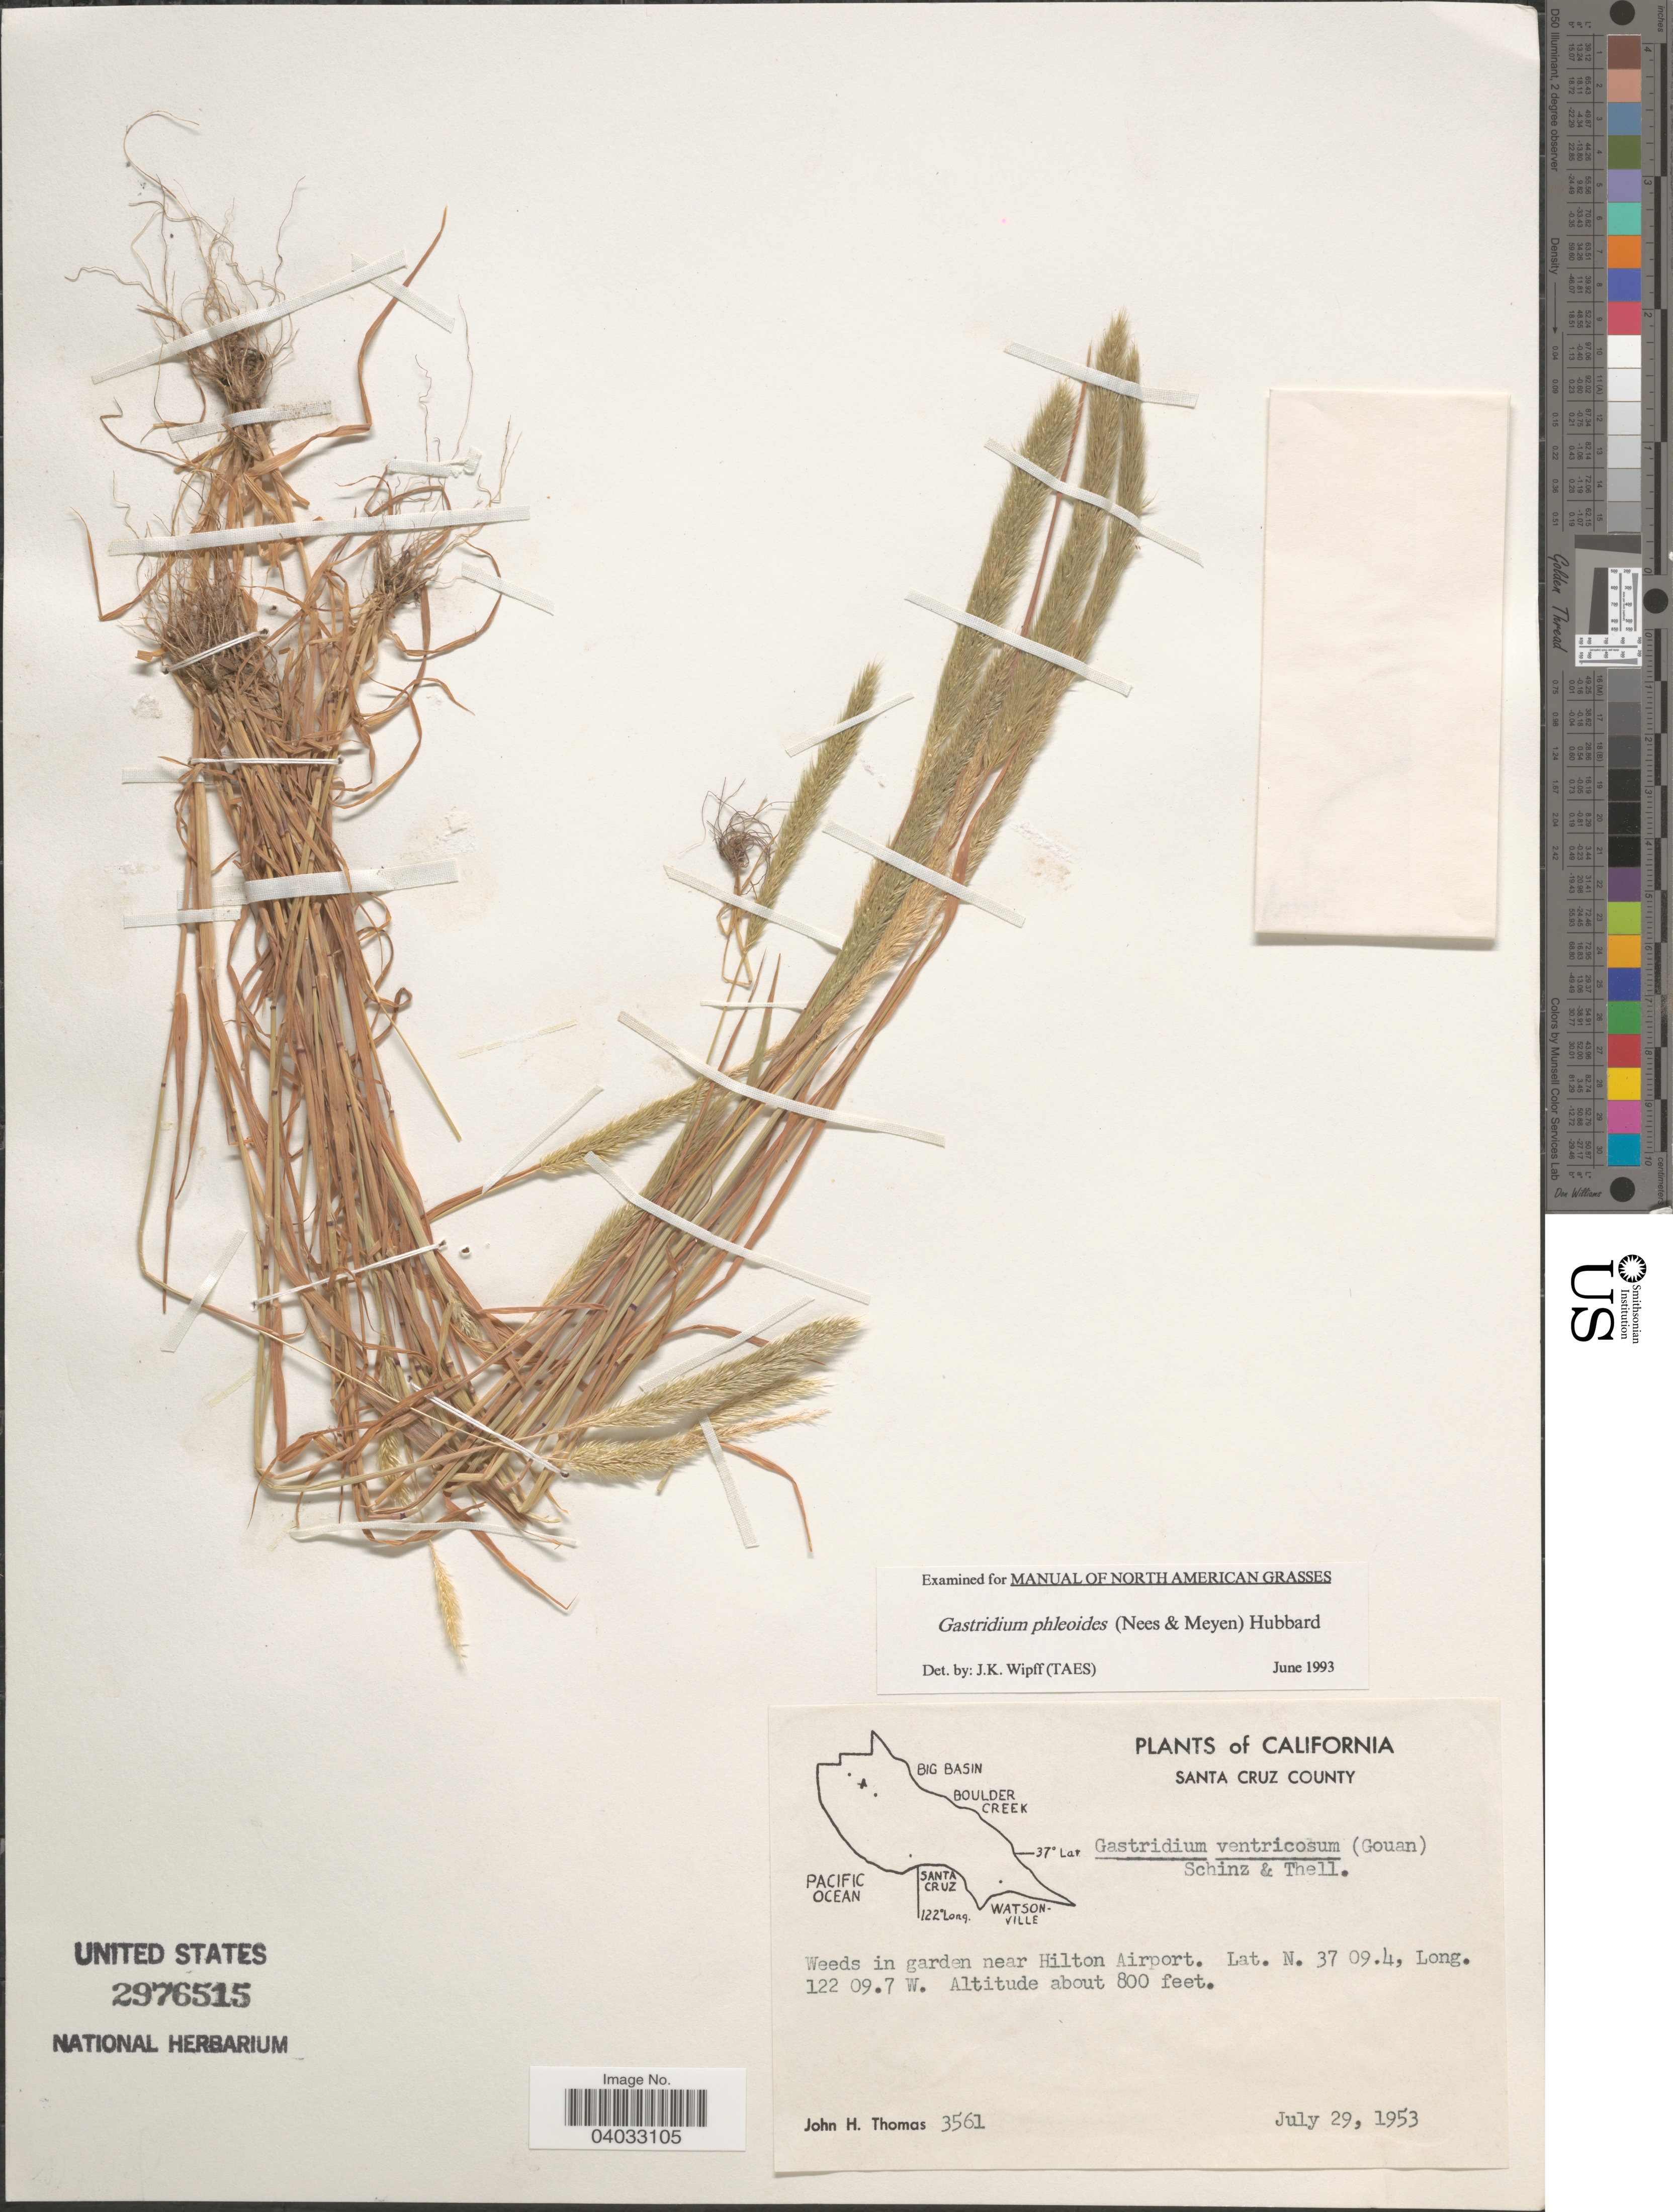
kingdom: Plantae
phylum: Tracheophyta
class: Liliopsida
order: Poales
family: Poaceae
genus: Gastridium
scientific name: Gastridium phleoides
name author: (Nees) C.E. Hubb.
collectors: J. H. Thomas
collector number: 3561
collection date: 1953-07-29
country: United States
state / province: California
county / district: Santa Cruz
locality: Santa Cruz County. In garden near Hilton Airport.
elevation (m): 244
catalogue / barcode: US 2976515